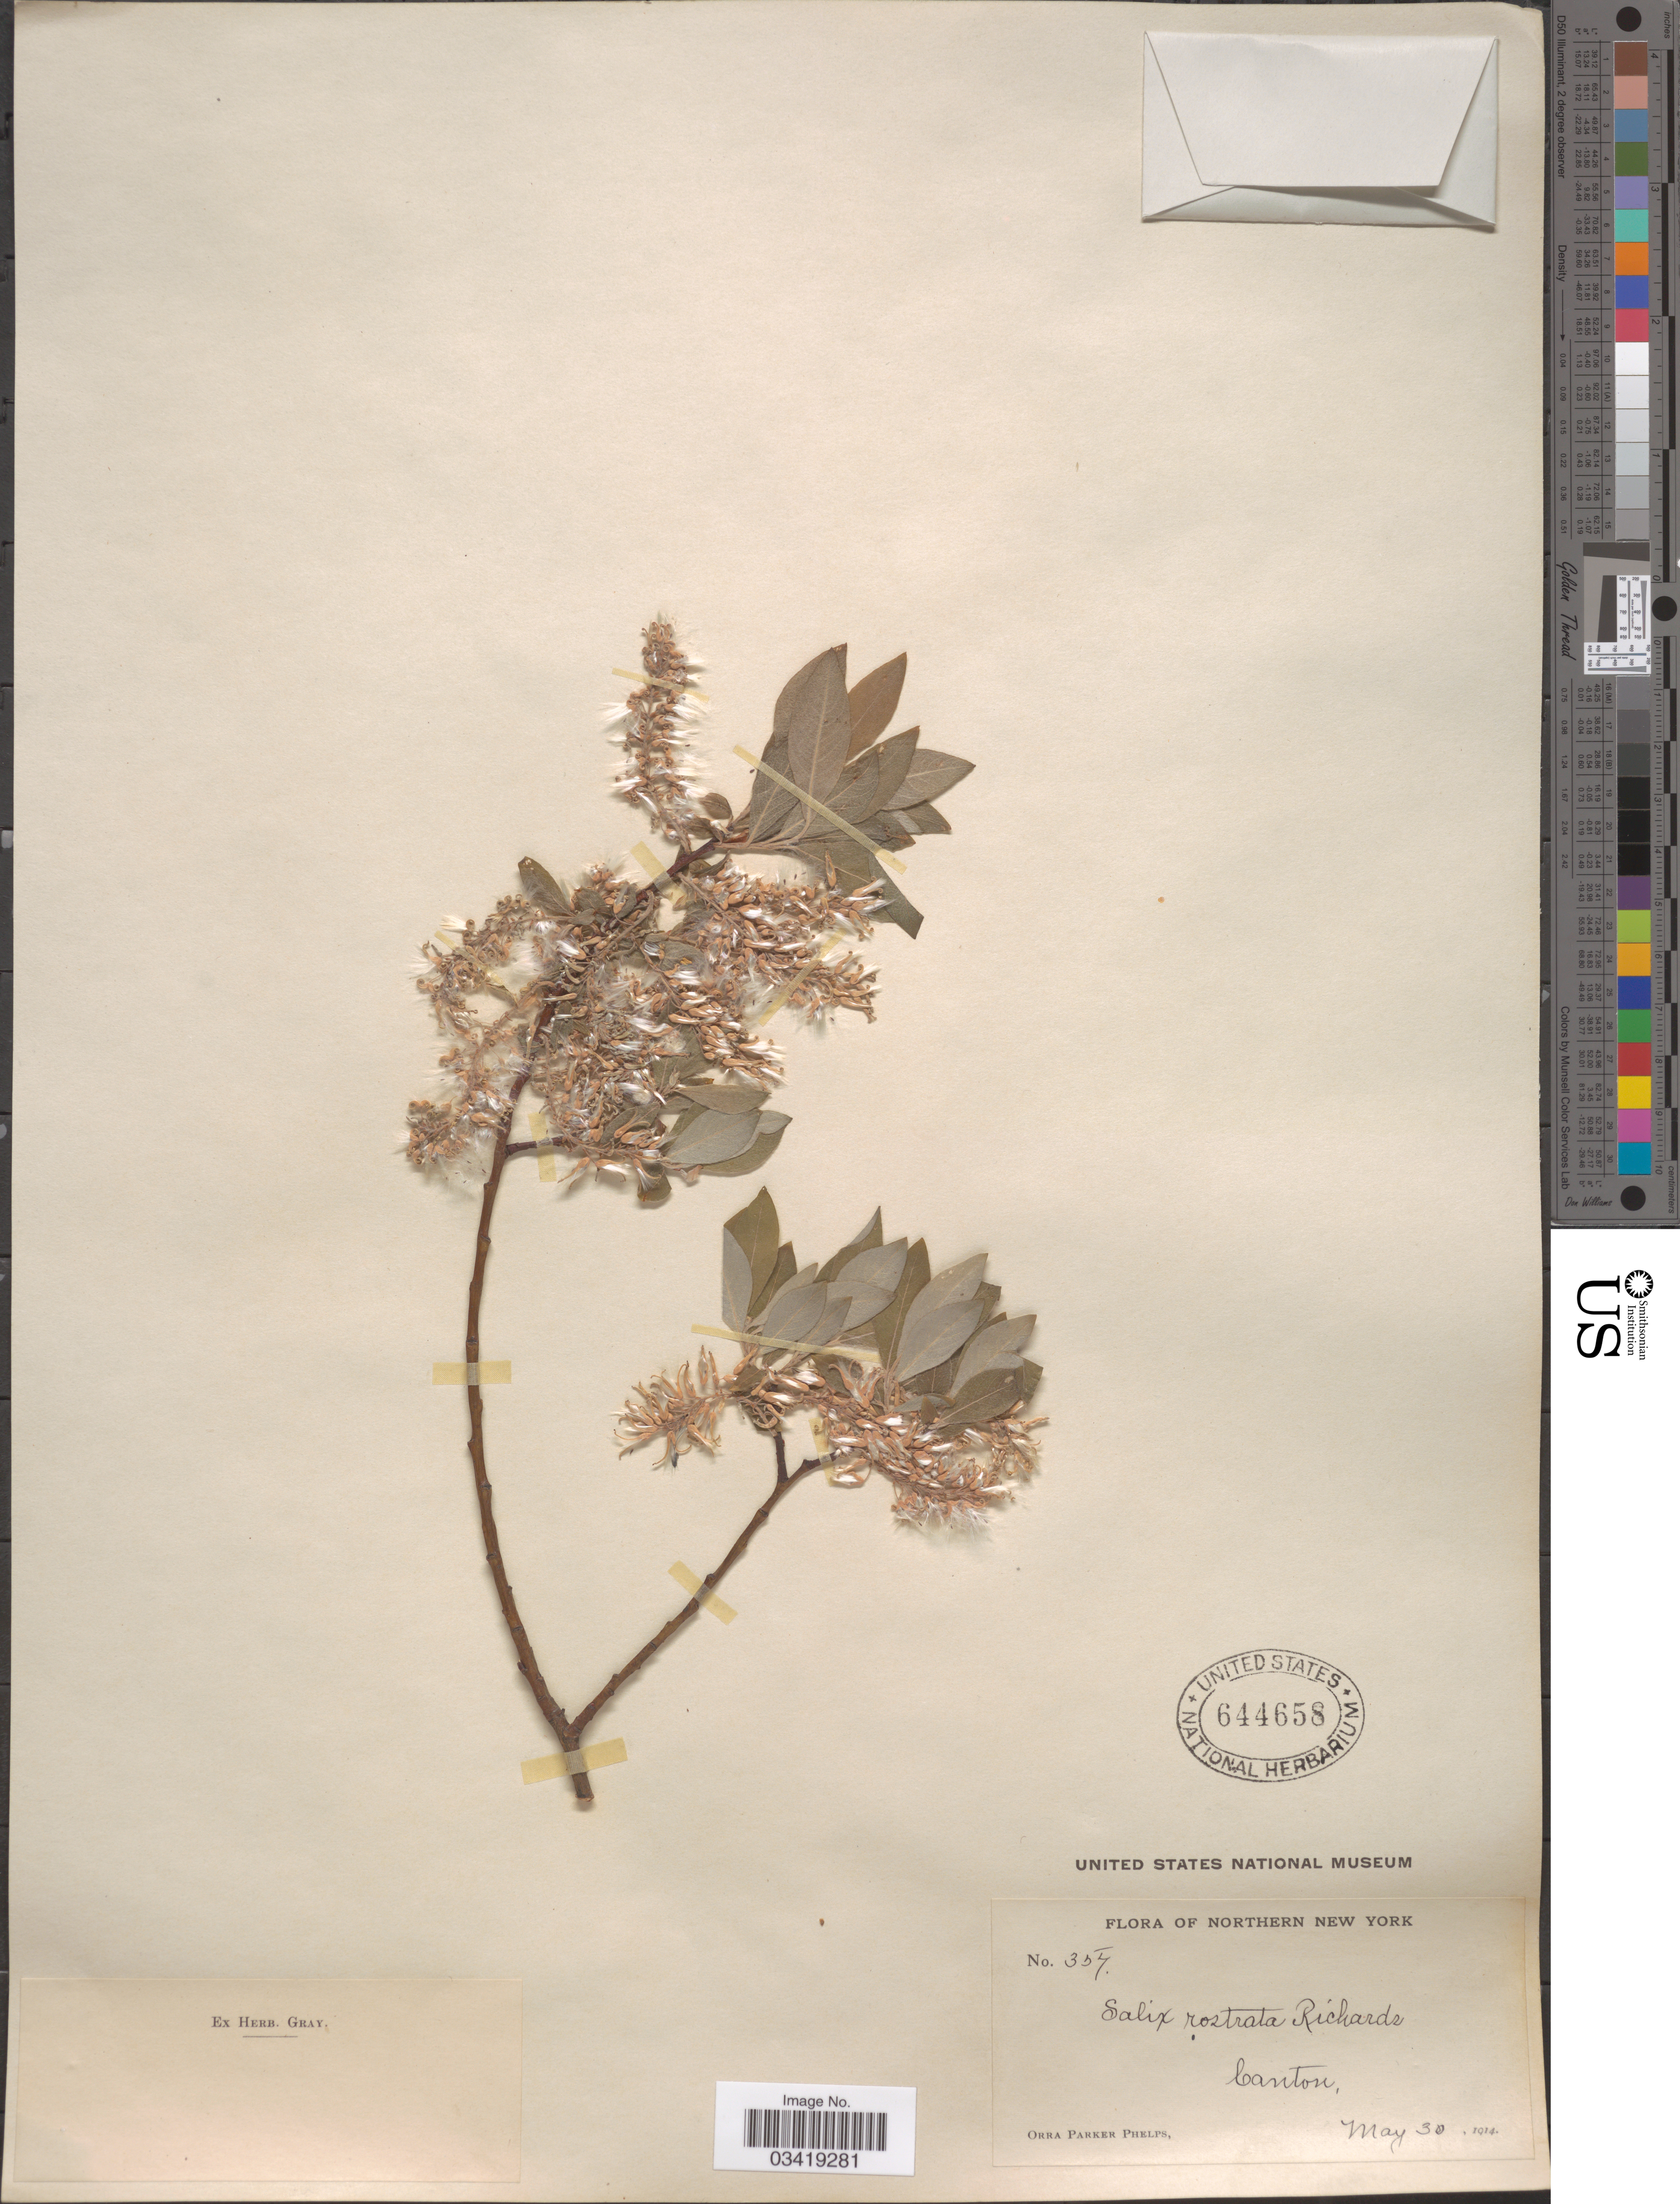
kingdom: Plantae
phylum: Tracheophyta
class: Magnoliopsida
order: Malpighiales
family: Salicaceae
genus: Salix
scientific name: Salix bebbiana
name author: Sarg.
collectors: O. P. Phelps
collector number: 357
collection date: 1914-05-30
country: United States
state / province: New York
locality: Northern New York. Canton.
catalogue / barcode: US 644658